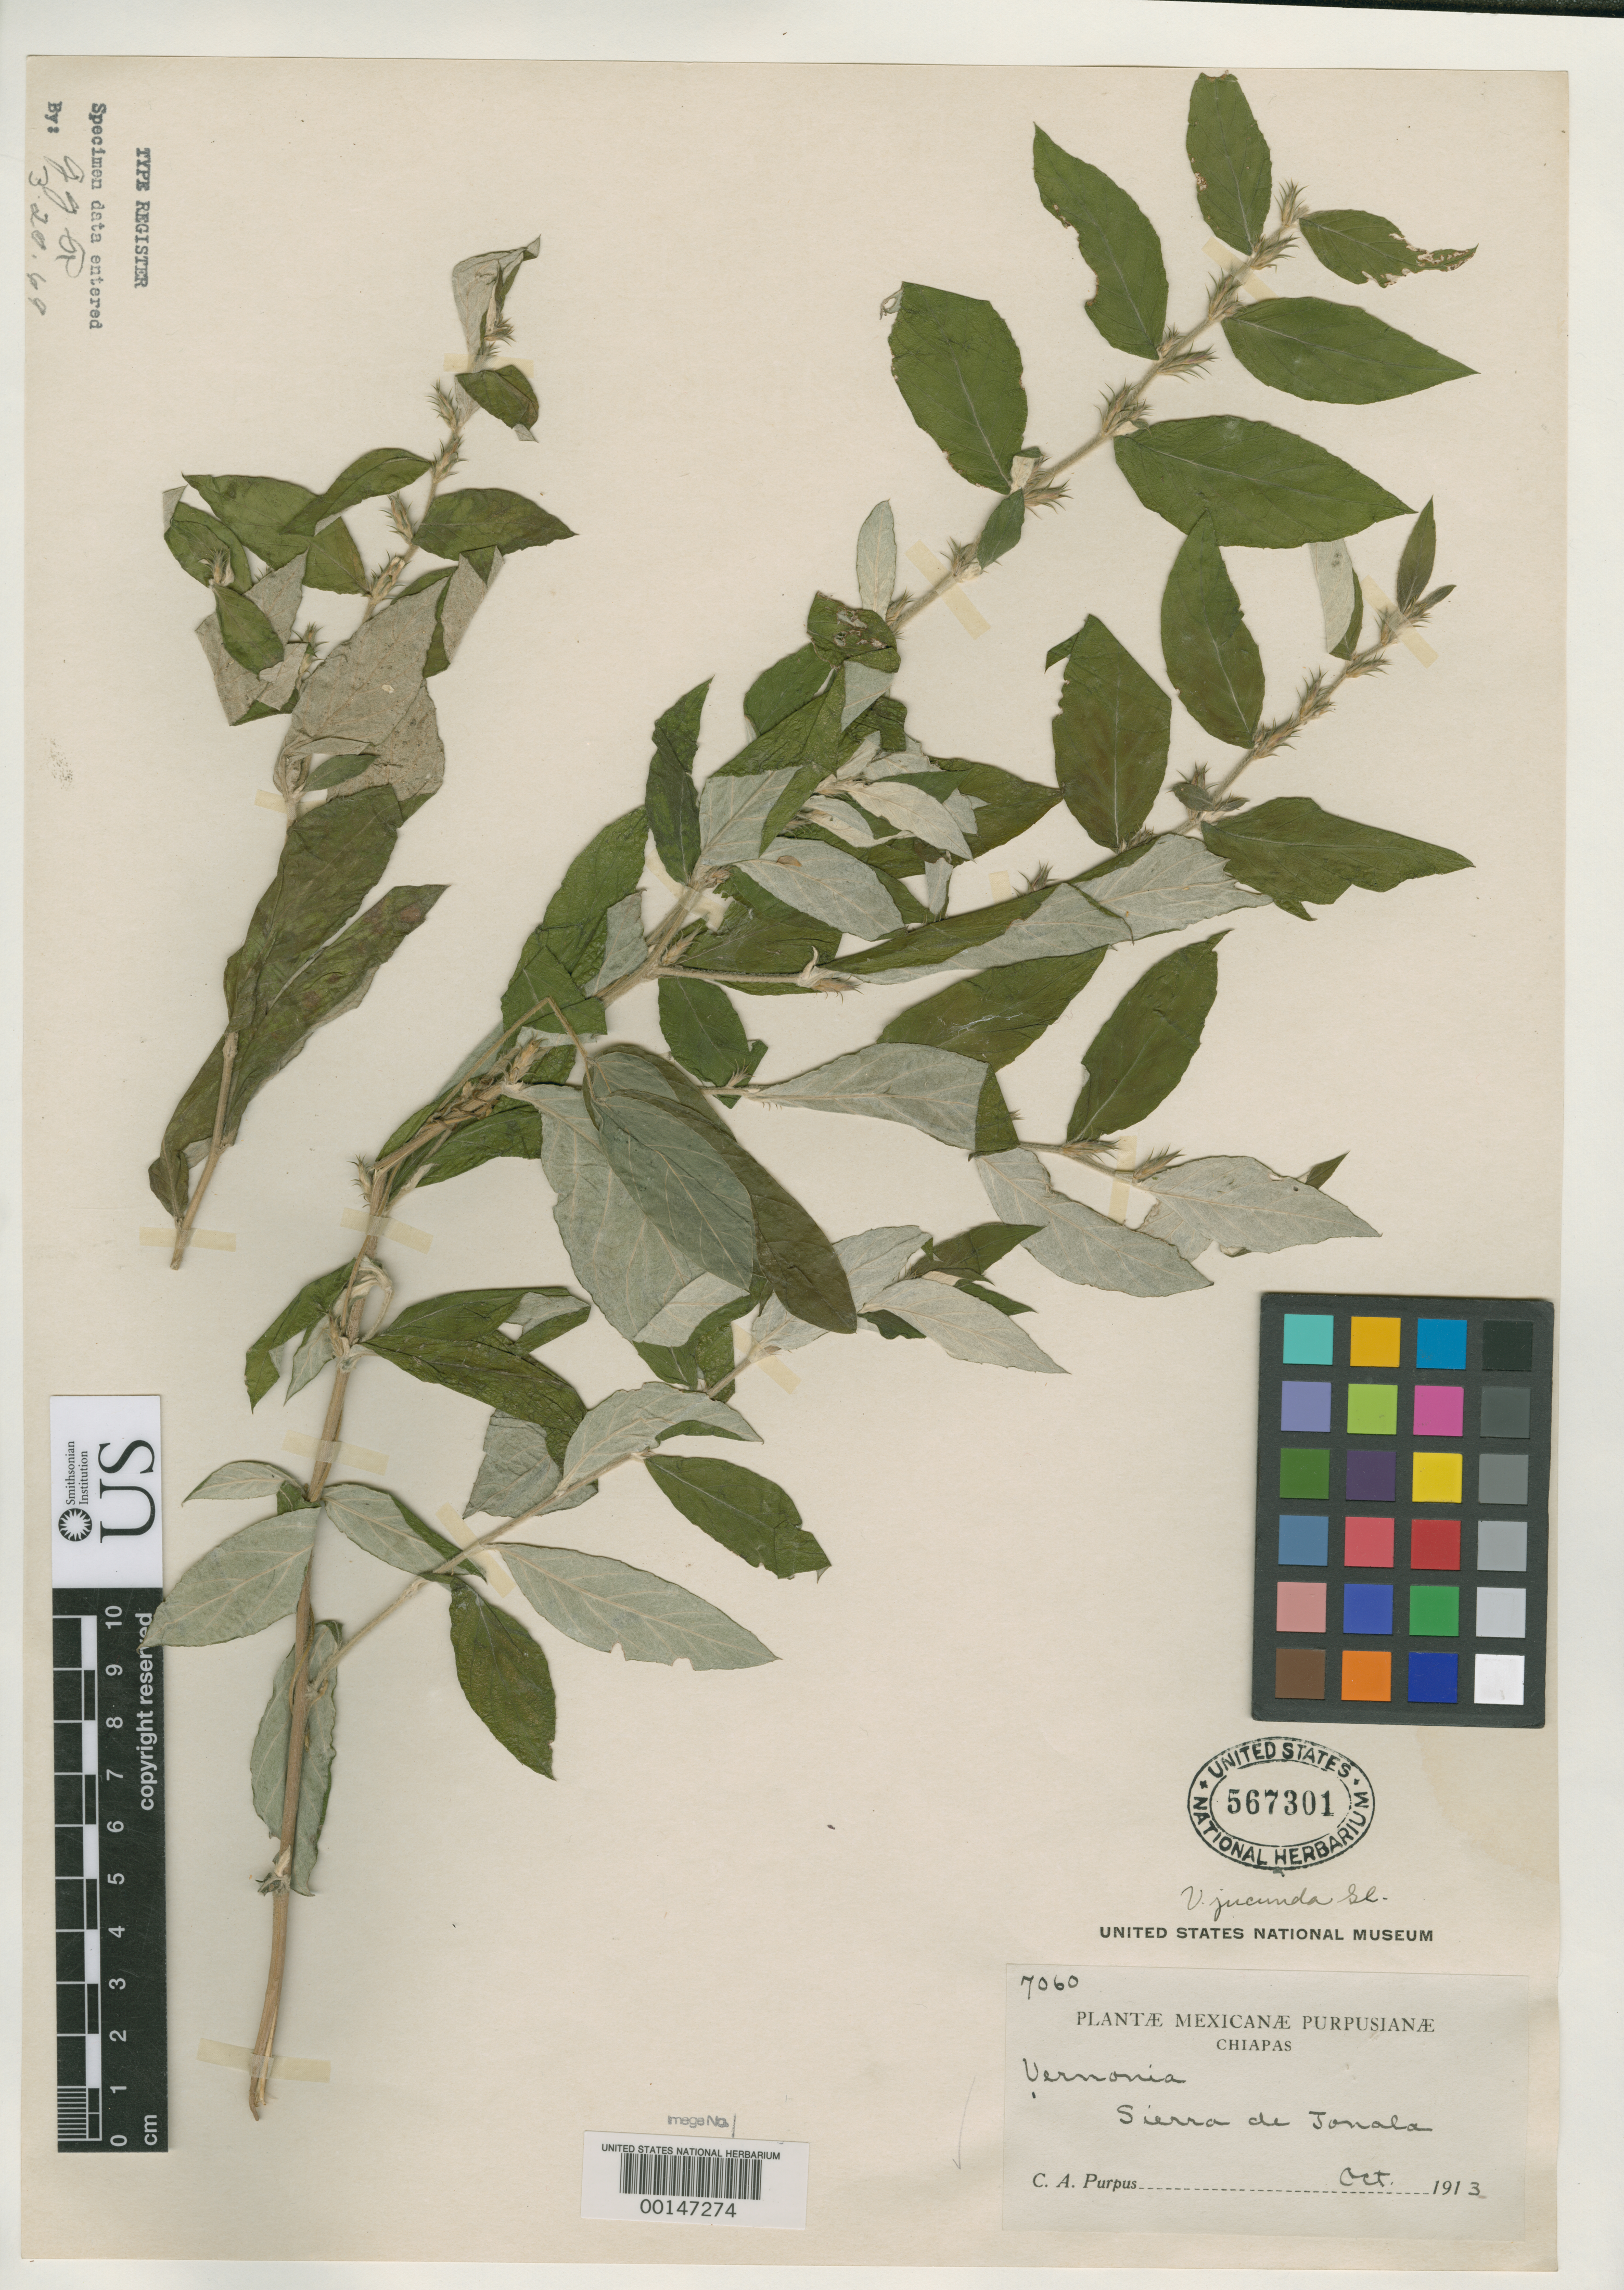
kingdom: Plantae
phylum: Tracheophyta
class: Magnoliopsida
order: Asterales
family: Asteraceae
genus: Vernonia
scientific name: Vernonia jucunda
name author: Gleason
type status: Isotype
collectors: C. A. Purpus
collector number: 7060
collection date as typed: Oct 1913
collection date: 1913-10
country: Mexico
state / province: Chiapas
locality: Sierra de Tonala.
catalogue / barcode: US 567301